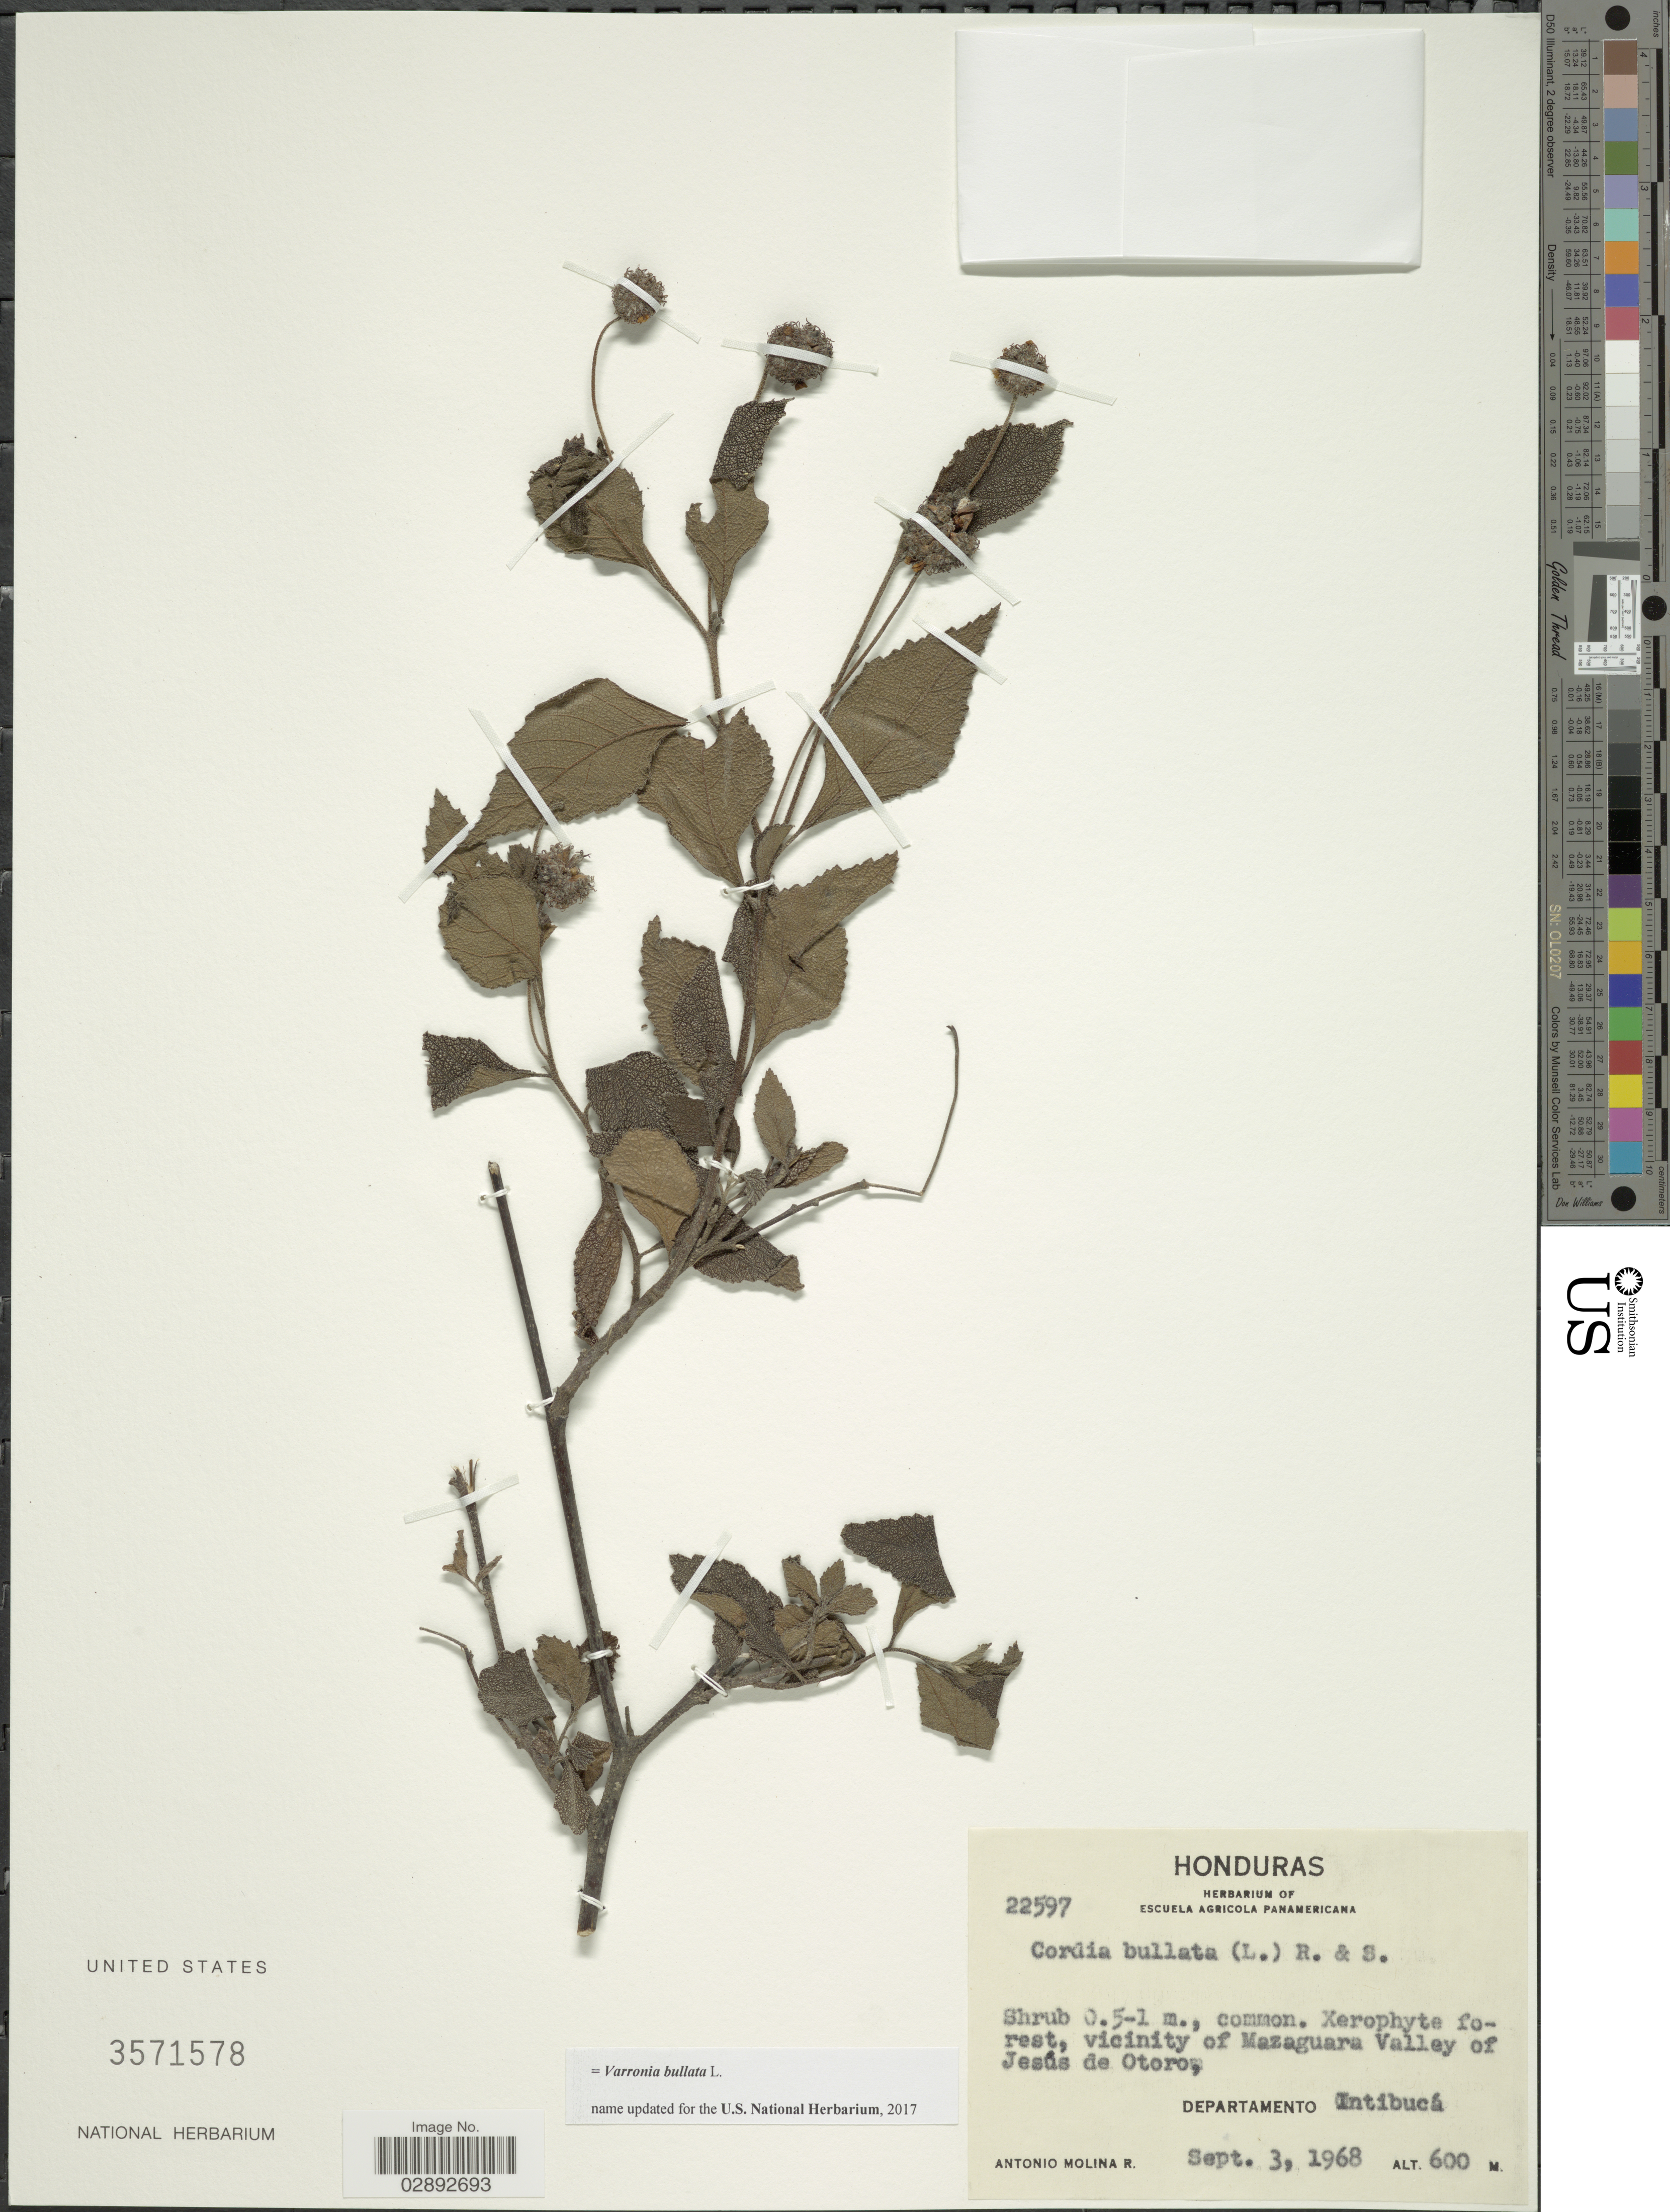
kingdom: Plantae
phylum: Tracheophyta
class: Magnoliopsida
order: Boraginales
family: Cordiaceae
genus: Varronia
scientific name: Varronia bullata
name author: L.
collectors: A. Molina R.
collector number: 22597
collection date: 1968-09-03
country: Honduras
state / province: Intibuca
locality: Vicinity of Mazaguara Valley of Jesús de Otoro, Departamento Intibucá.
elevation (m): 600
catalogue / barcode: US 3571578